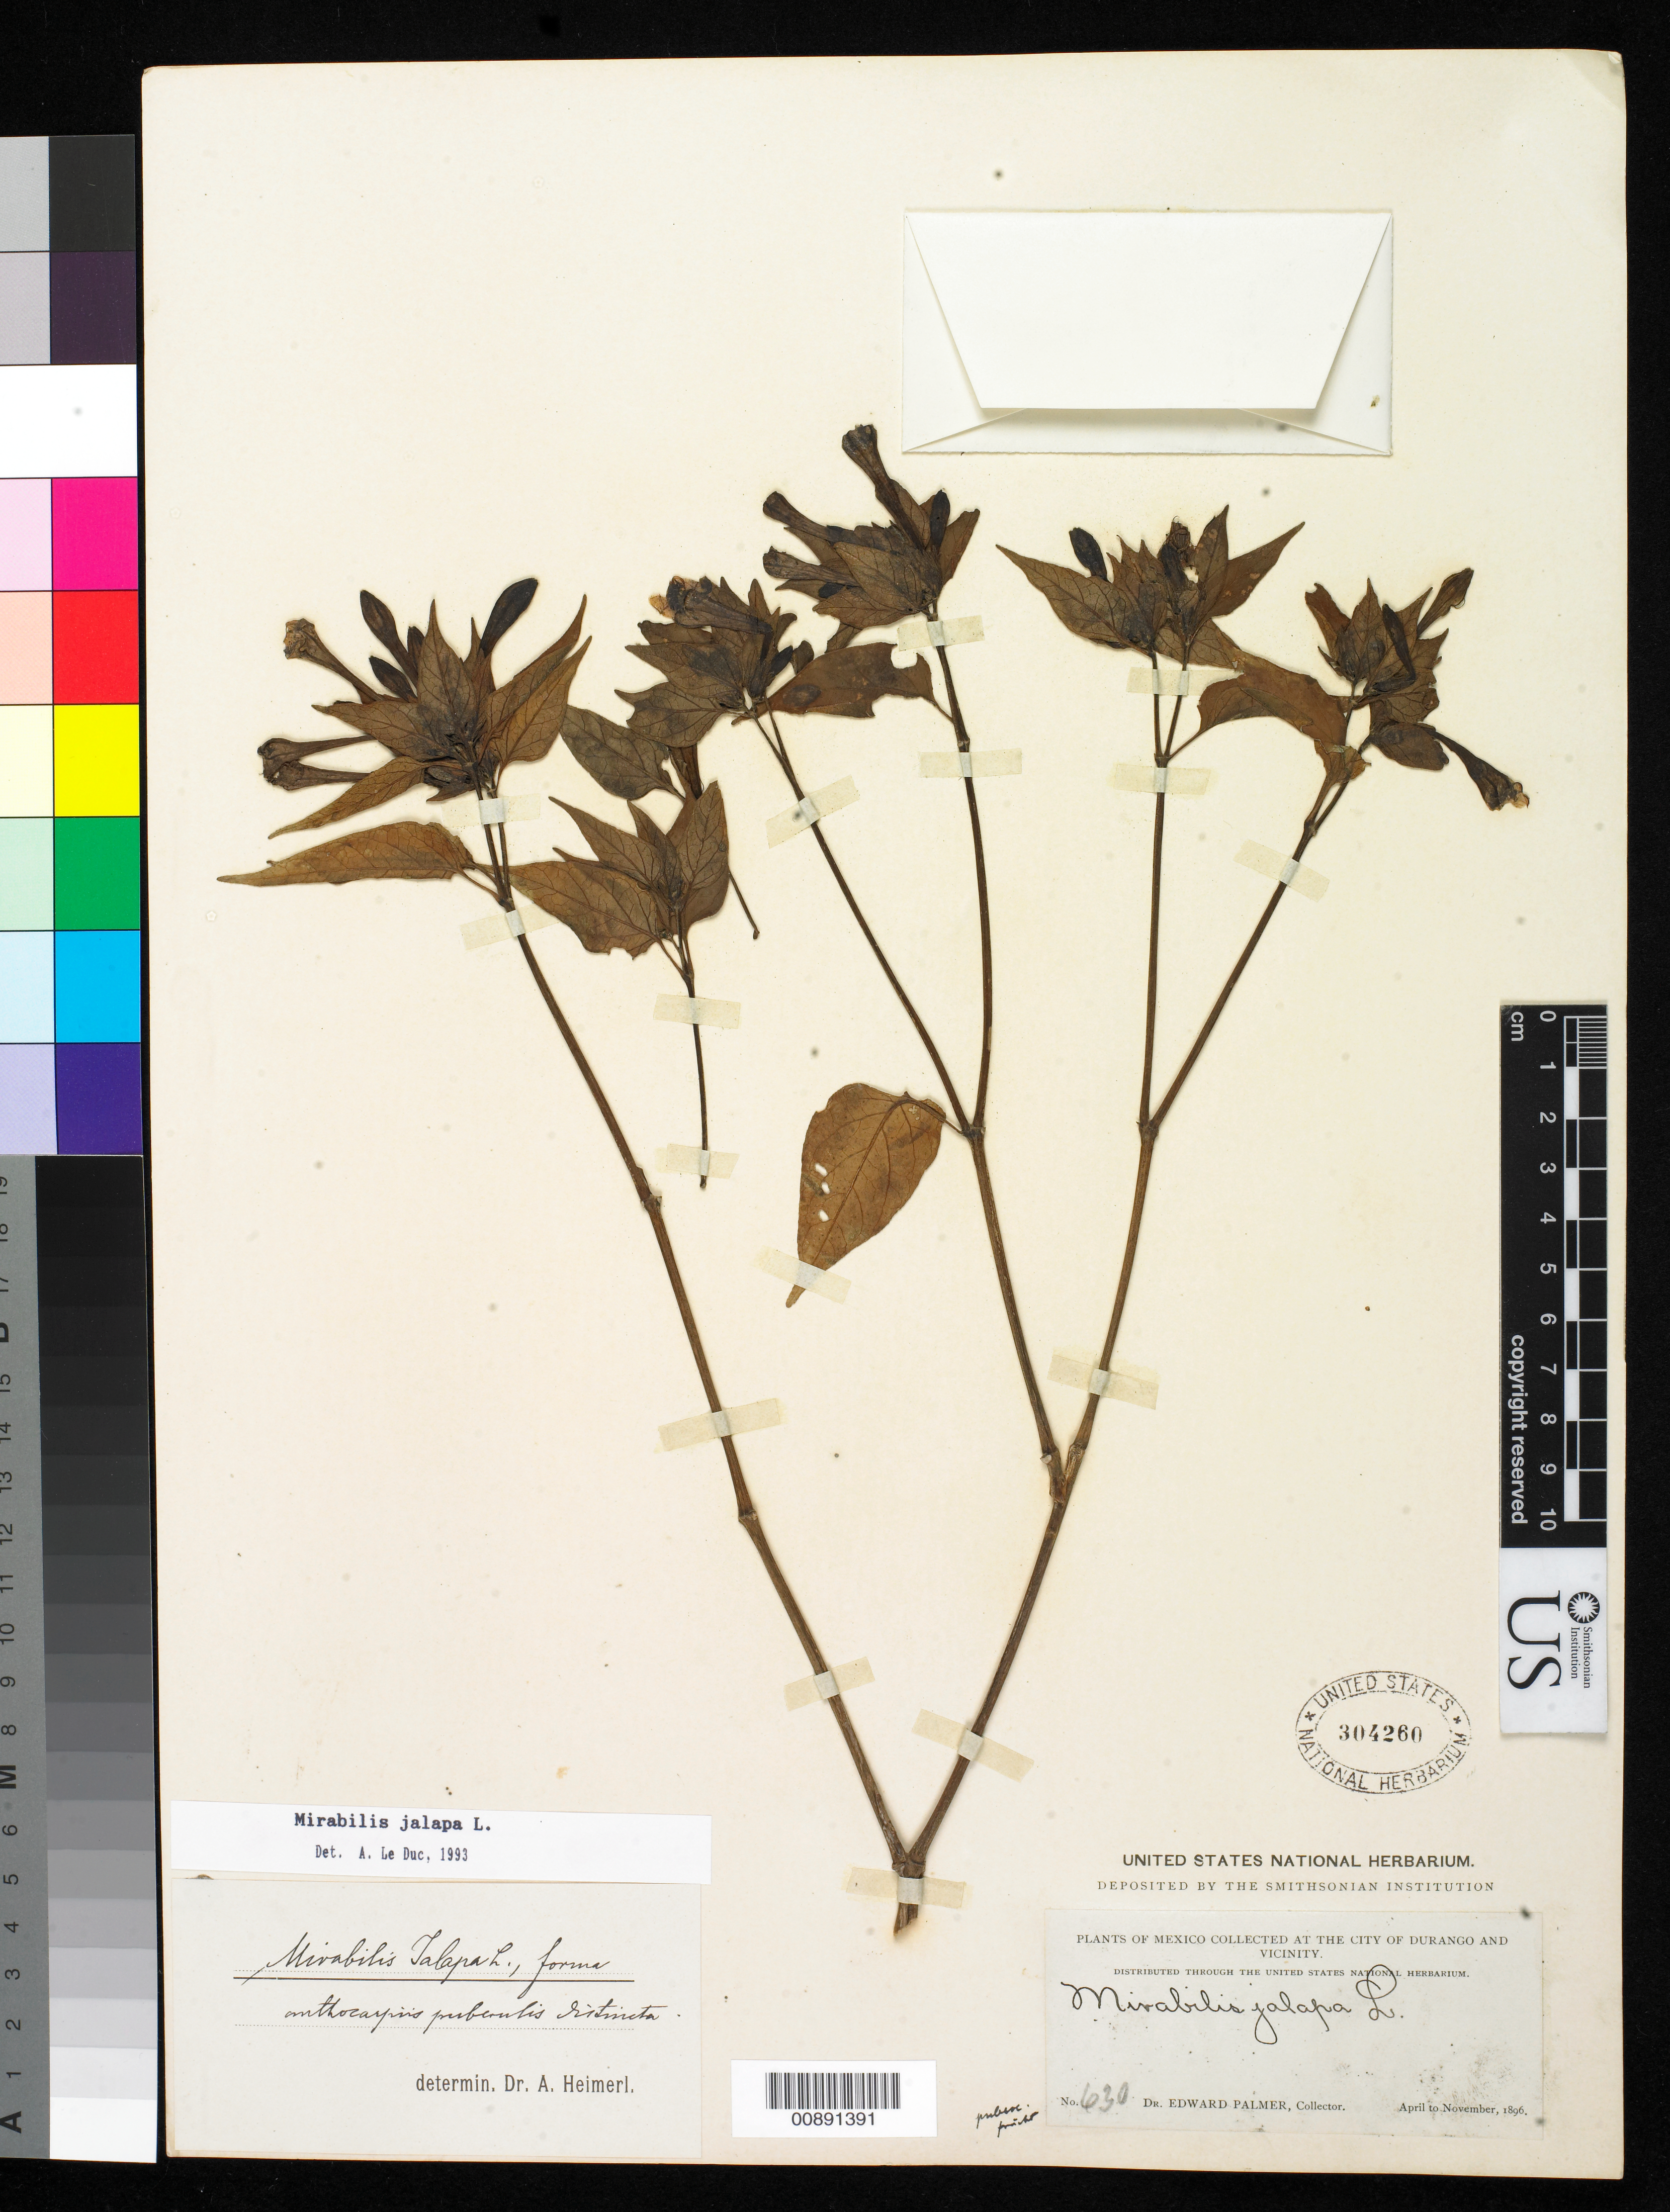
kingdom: Plantae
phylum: Tracheophyta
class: Magnoliopsida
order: Caryophyllales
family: Nyctaginaceae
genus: Mirabilis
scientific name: Mirabilis jalapa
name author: L.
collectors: E. Palmer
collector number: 630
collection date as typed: Apr 1896 to -- Nov 1896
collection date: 1896-04/1896-11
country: Mexico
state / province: Durango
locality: City of Durango and vicinity.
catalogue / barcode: US 304260